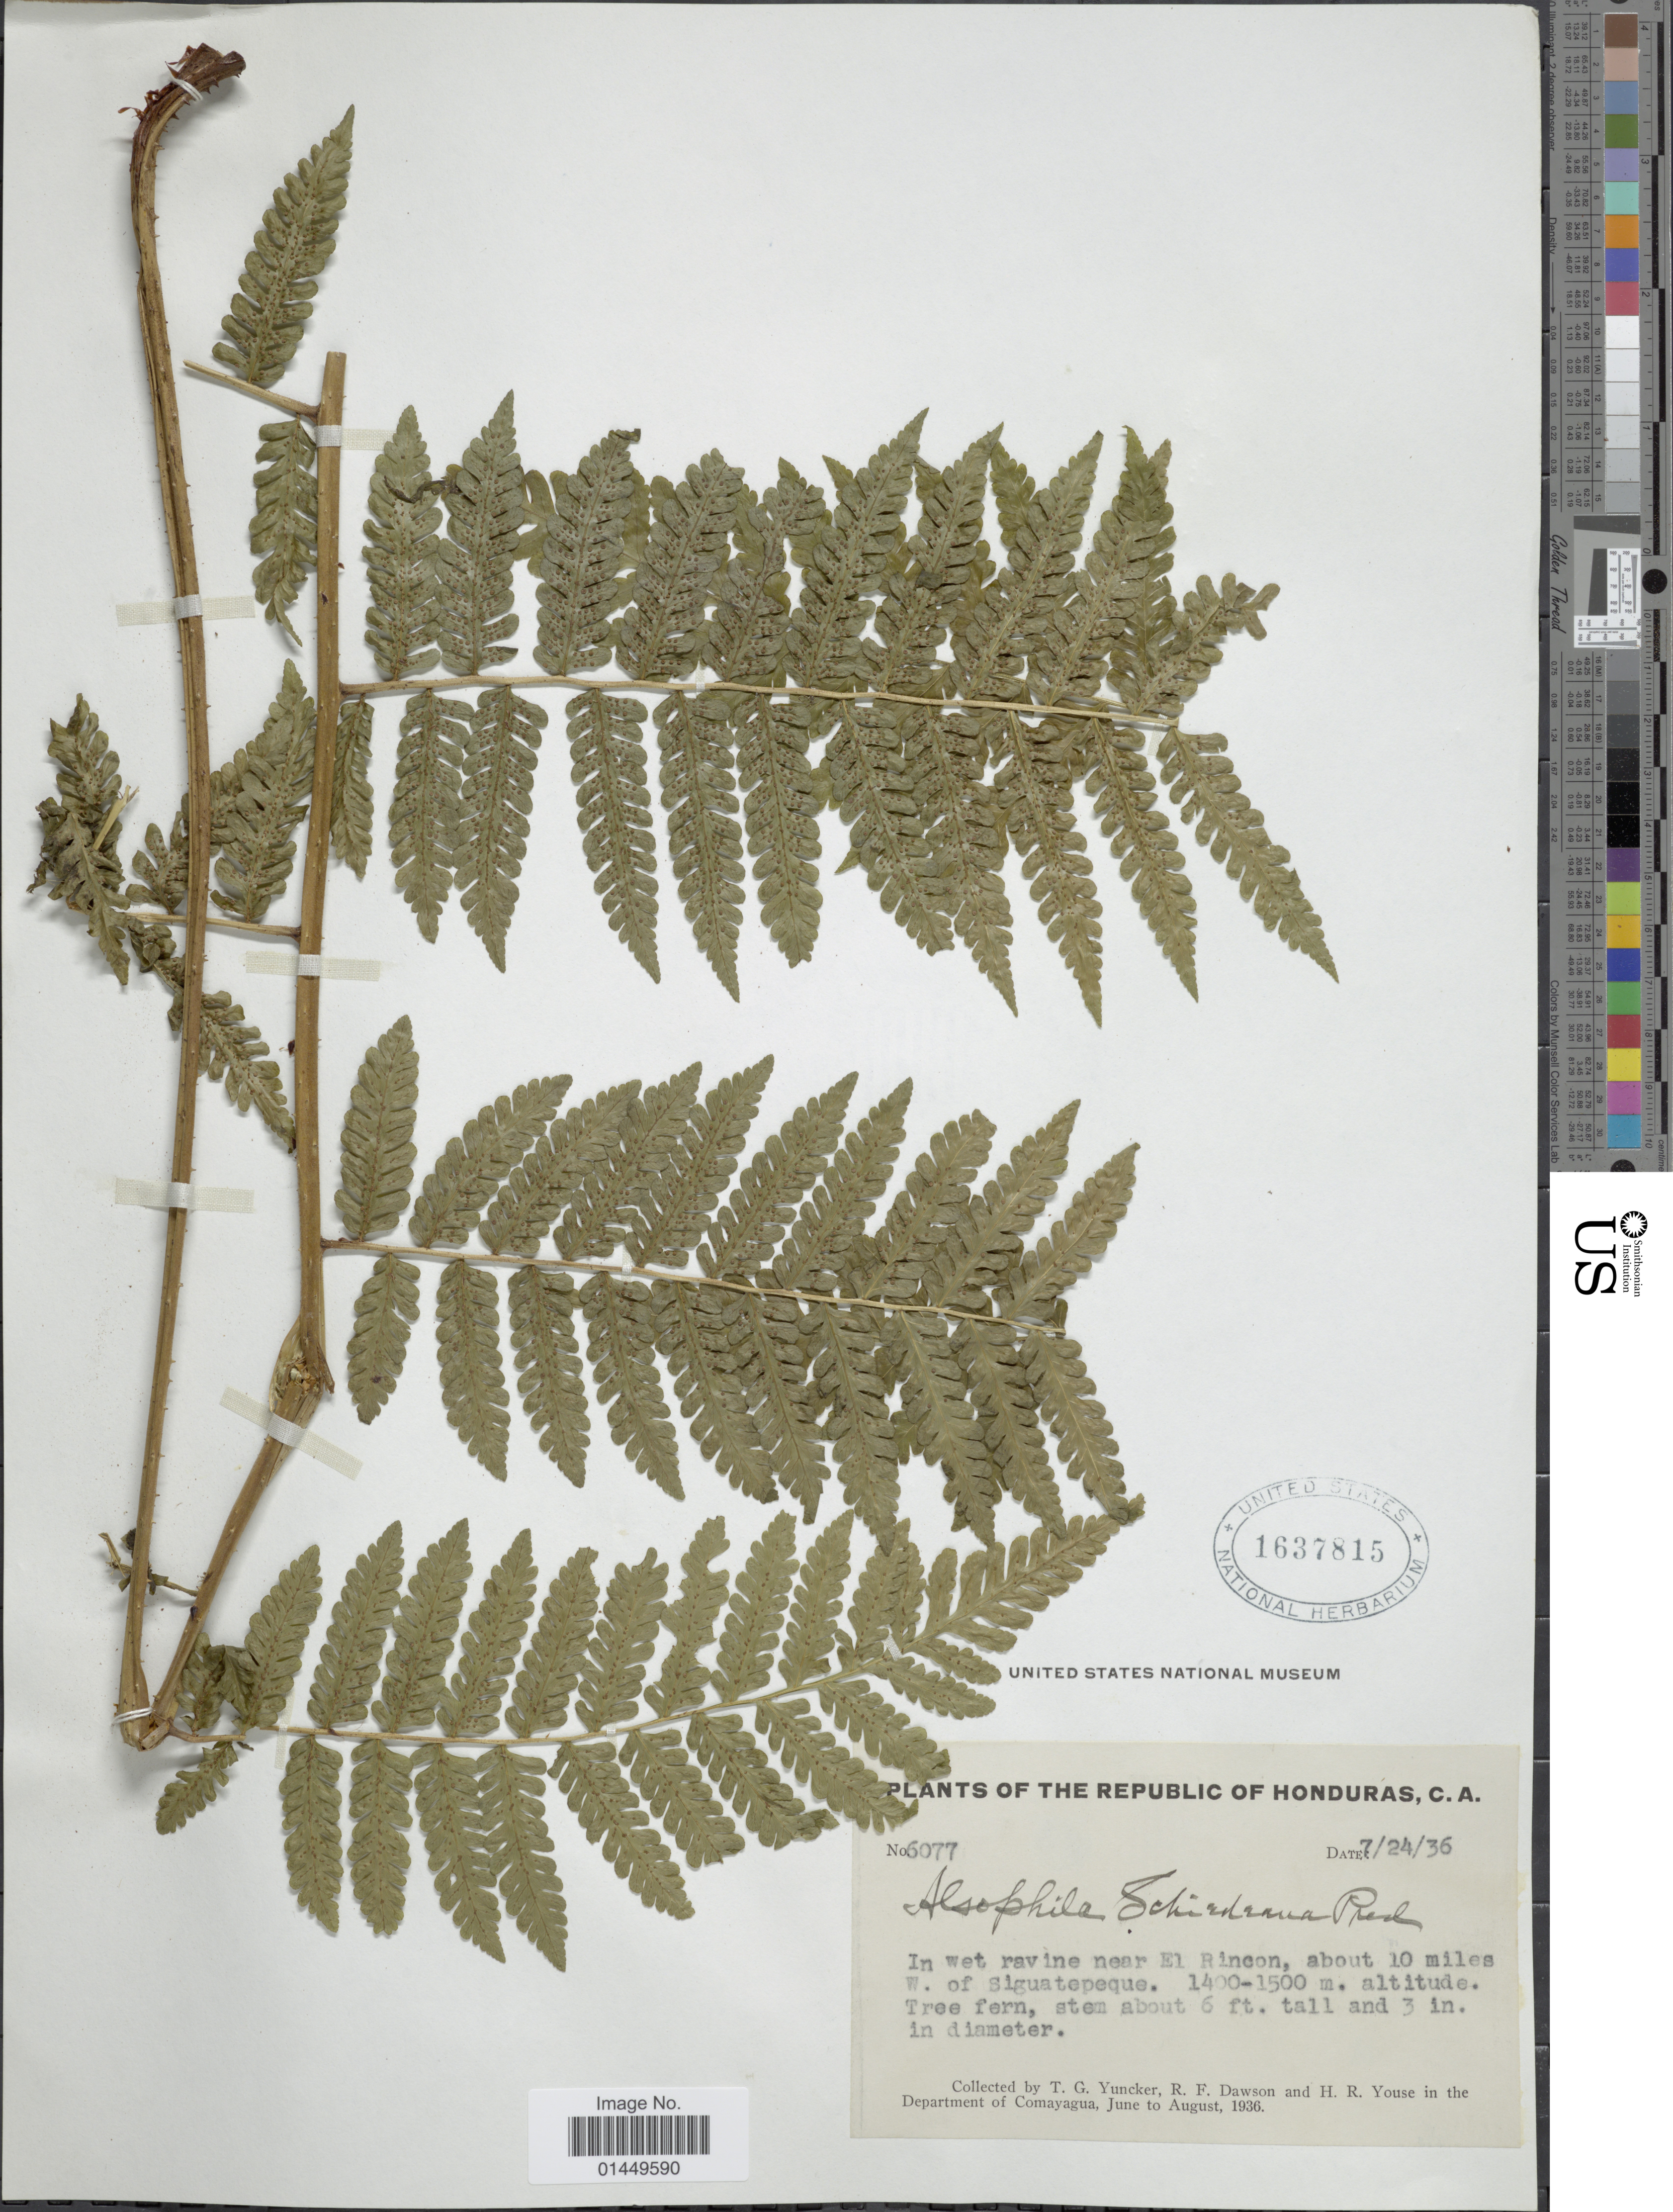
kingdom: Plantae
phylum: Tracheophyta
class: Polypodiopsida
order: Cyatheales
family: Cyatheaceae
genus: Cyathea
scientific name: Cyathea schiedeana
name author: (C. Presl) Domin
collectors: T. G. Yuncker, R. F. Dawson & H. Youse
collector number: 6077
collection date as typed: Transcribed d/m/y: 24/7/36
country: Honduras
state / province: Comayagua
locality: In wet ravine near El Rincon, about 10 miles W. of Siguatepeque, In the Department of Comayagua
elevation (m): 1400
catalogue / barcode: US 1637815